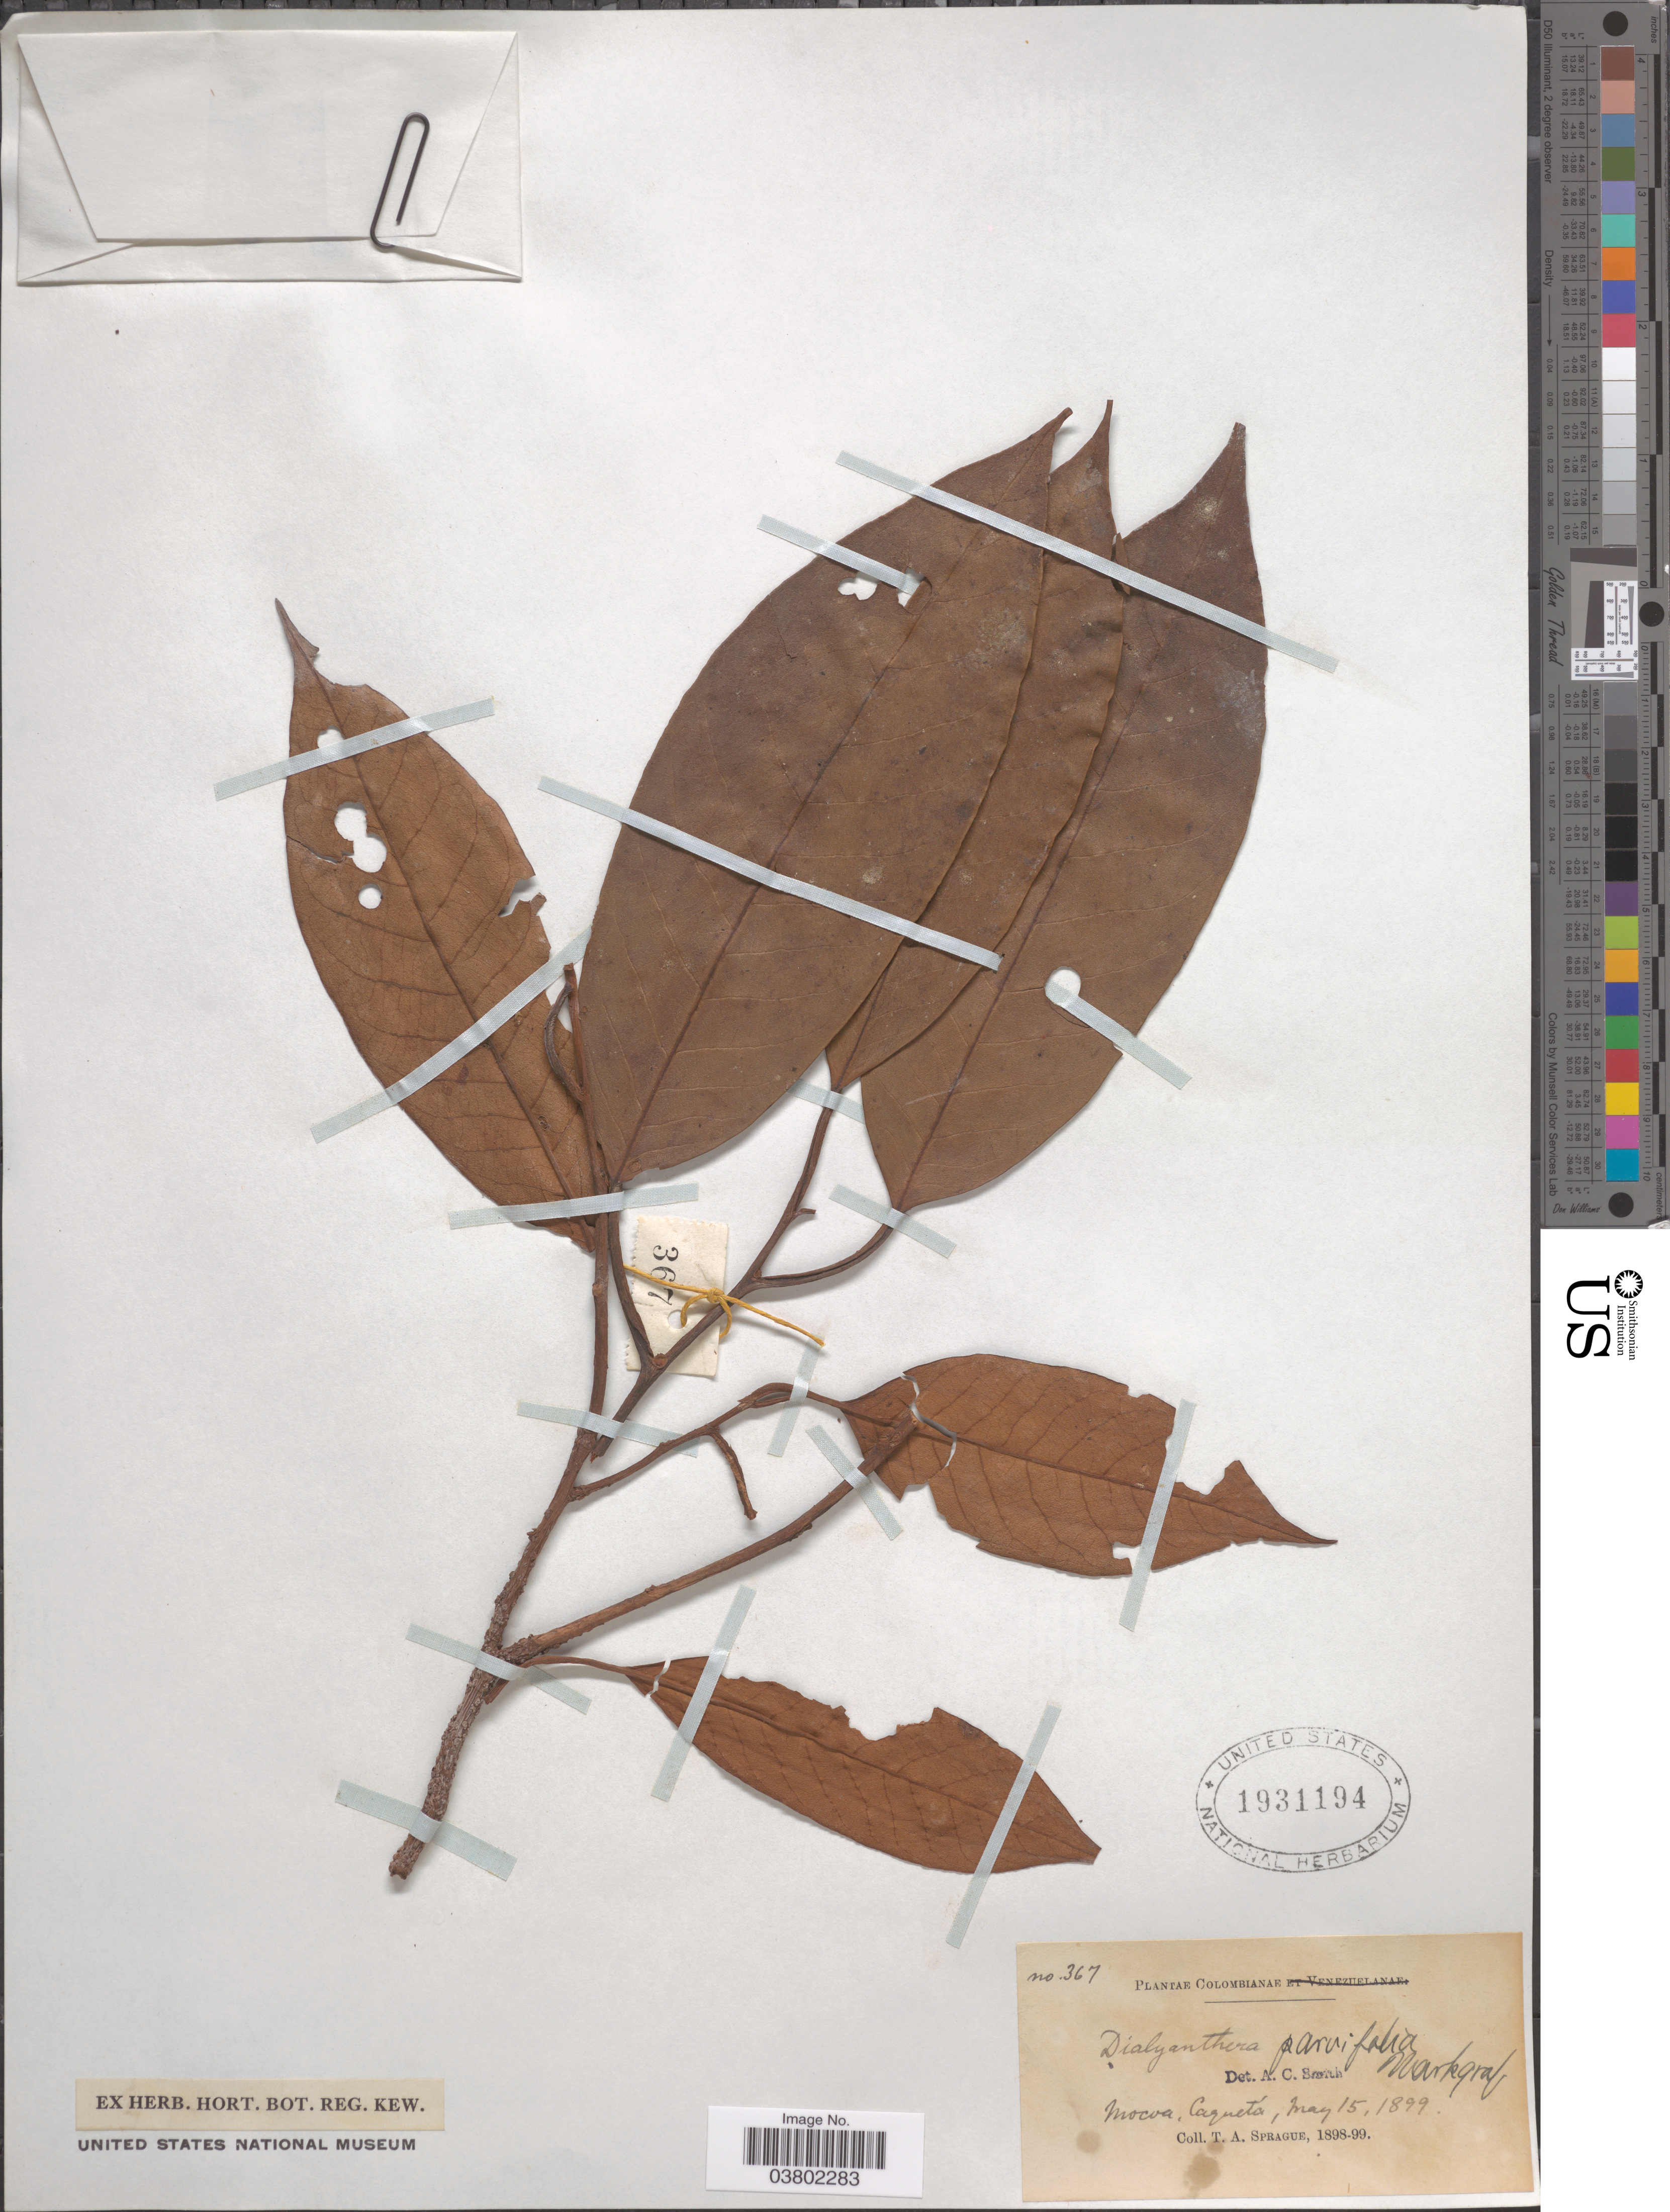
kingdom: Plantae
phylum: Tracheophyta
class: Magnoliopsida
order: Magnoliales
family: Myristicaceae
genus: Otoba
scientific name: Otoba parvifolia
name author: (Markgr.) A.H. Gentry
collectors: T. A. Sprague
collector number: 367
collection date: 1899-05-15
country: Colombia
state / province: Caquetá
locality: Mocoa.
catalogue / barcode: US 1931194